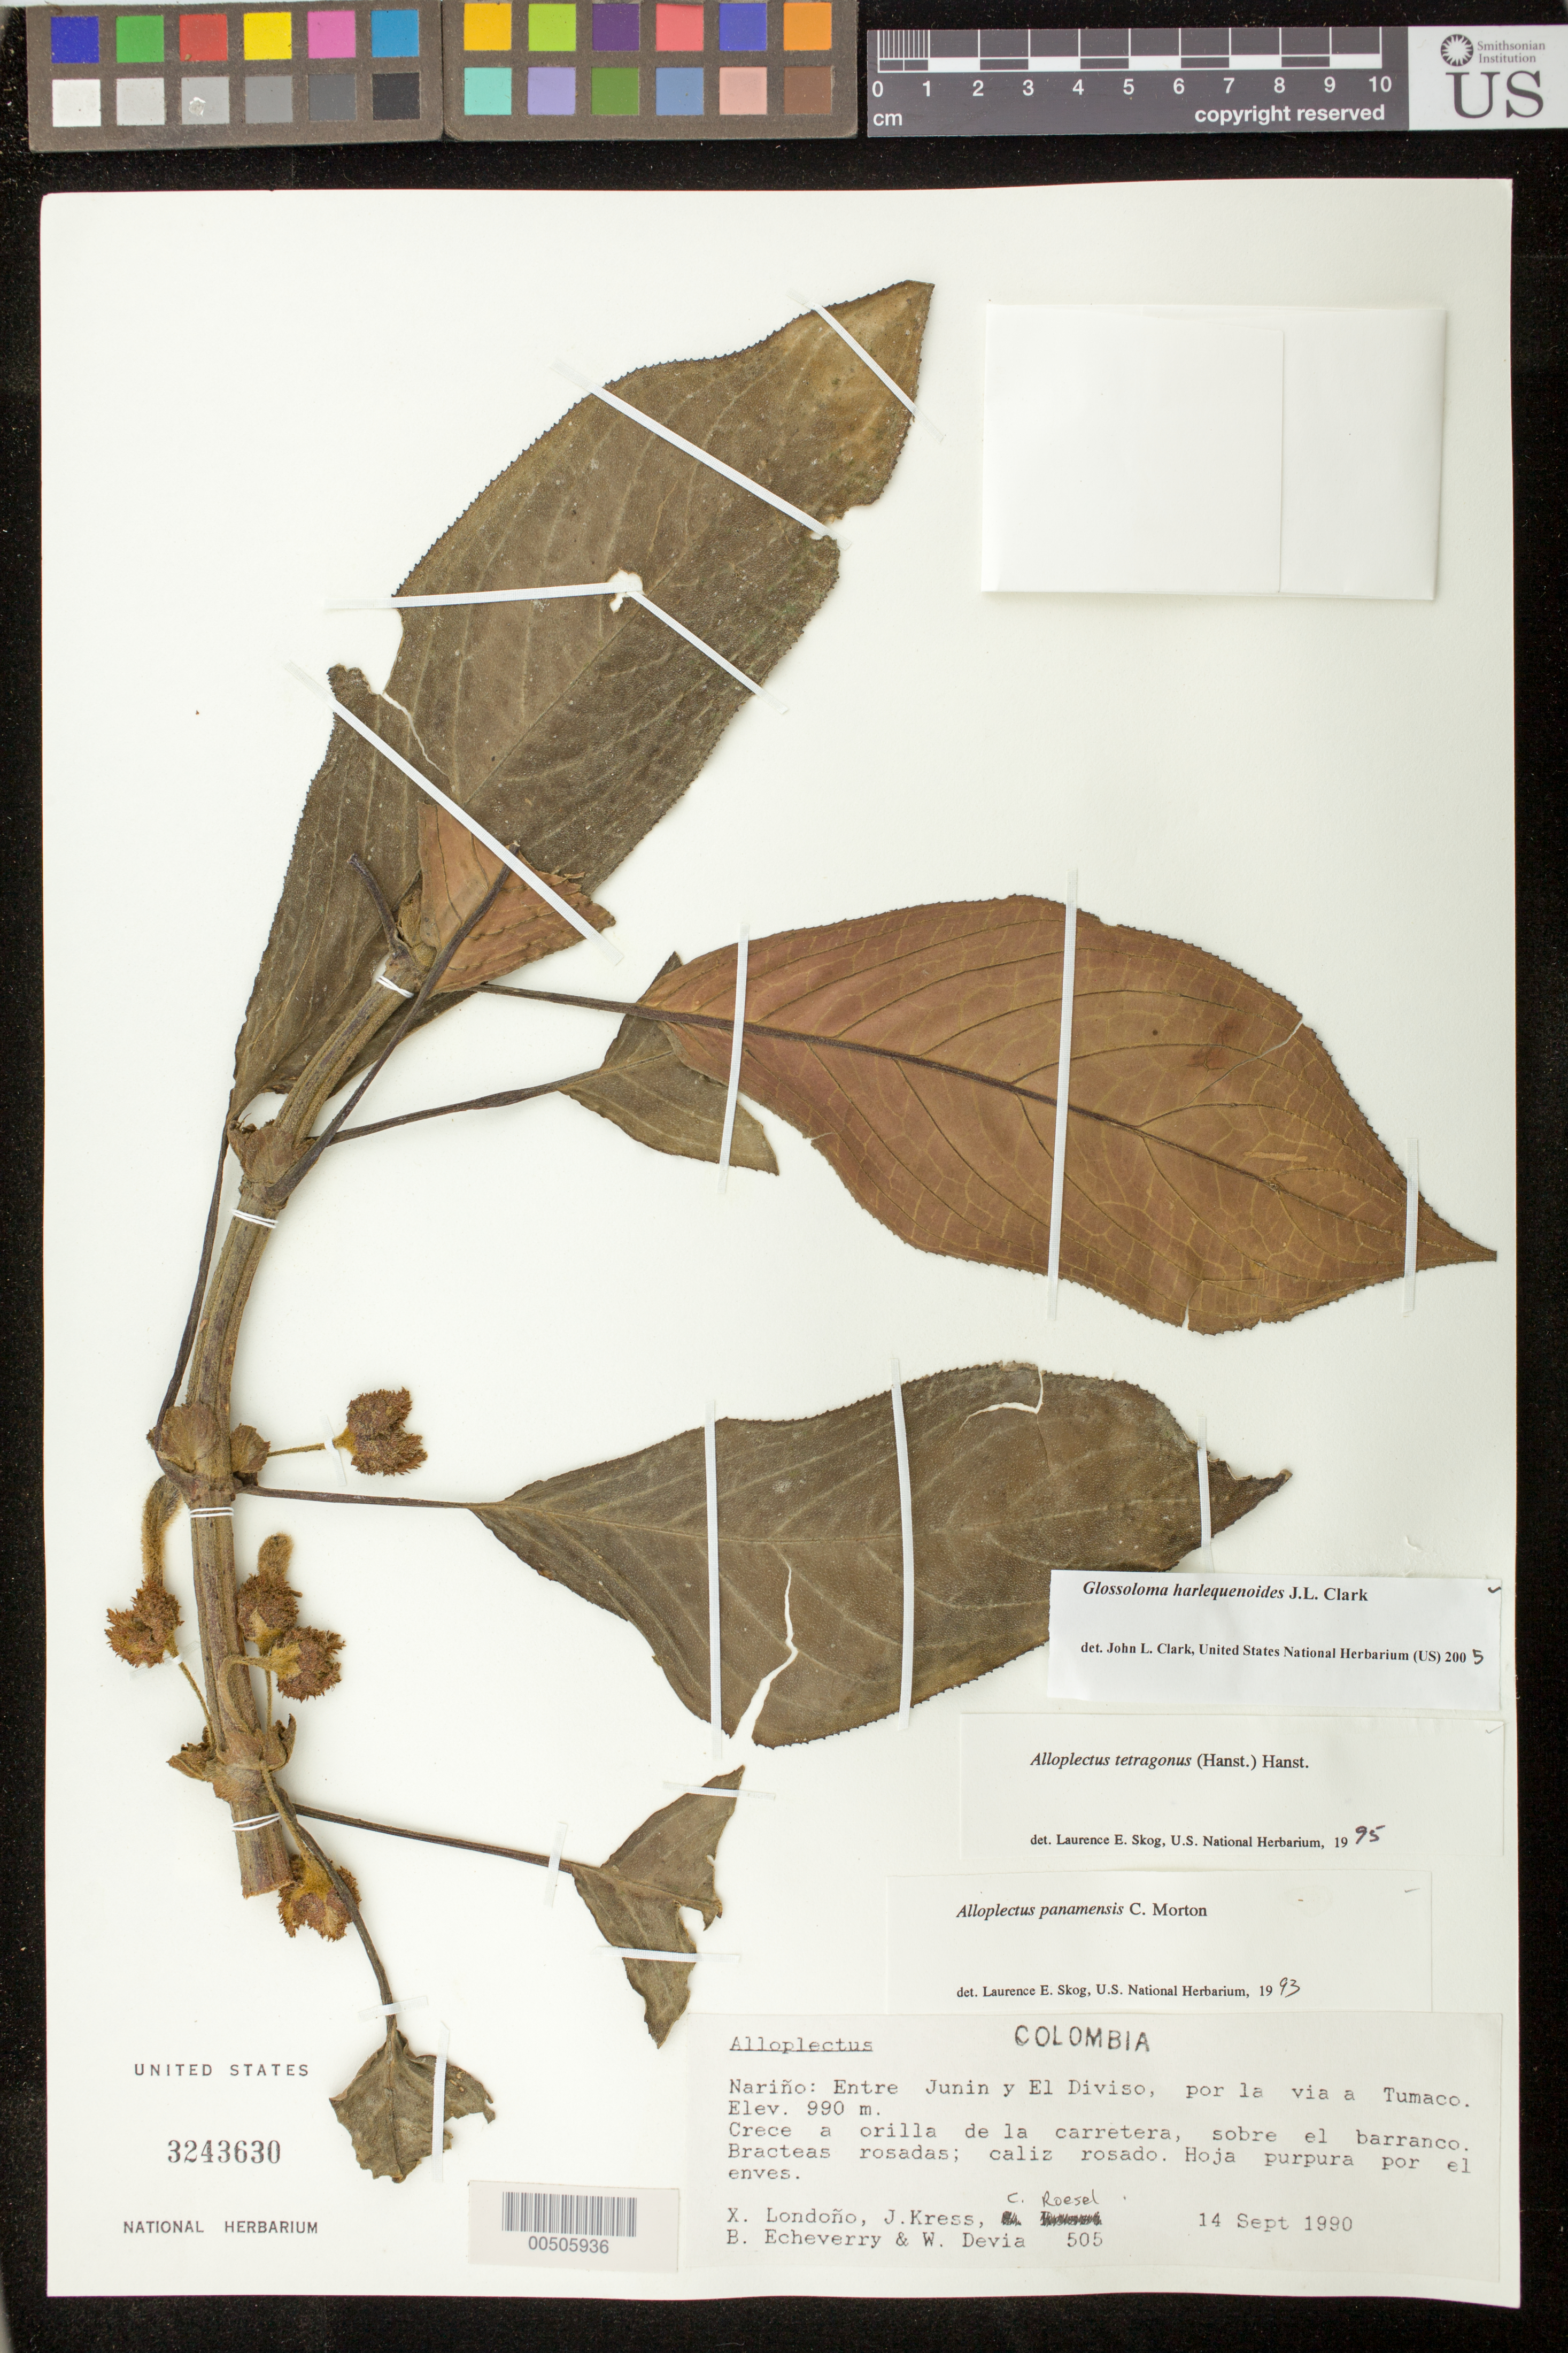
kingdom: Plantae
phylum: Tracheophyta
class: Magnoliopsida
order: Lamiales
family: Gesneriaceae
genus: Glossoloma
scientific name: Glossoloma harlequinoides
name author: J.L. Clark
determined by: Clark, J. L., (SEL), The Marie Selby Botanical Garden (UNITED STATES)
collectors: X. Londoño, W. J. Kress, C. S. Roesel, B. Echeverry & W. Devia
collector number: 505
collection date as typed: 14 Sep 1990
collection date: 1990-09-14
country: Colombia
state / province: Nariño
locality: Entre Junin y El Diviso, por la via a Tumaco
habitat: Crece a orilla de la carretera, sobre el barranco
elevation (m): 990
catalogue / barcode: US 3243630